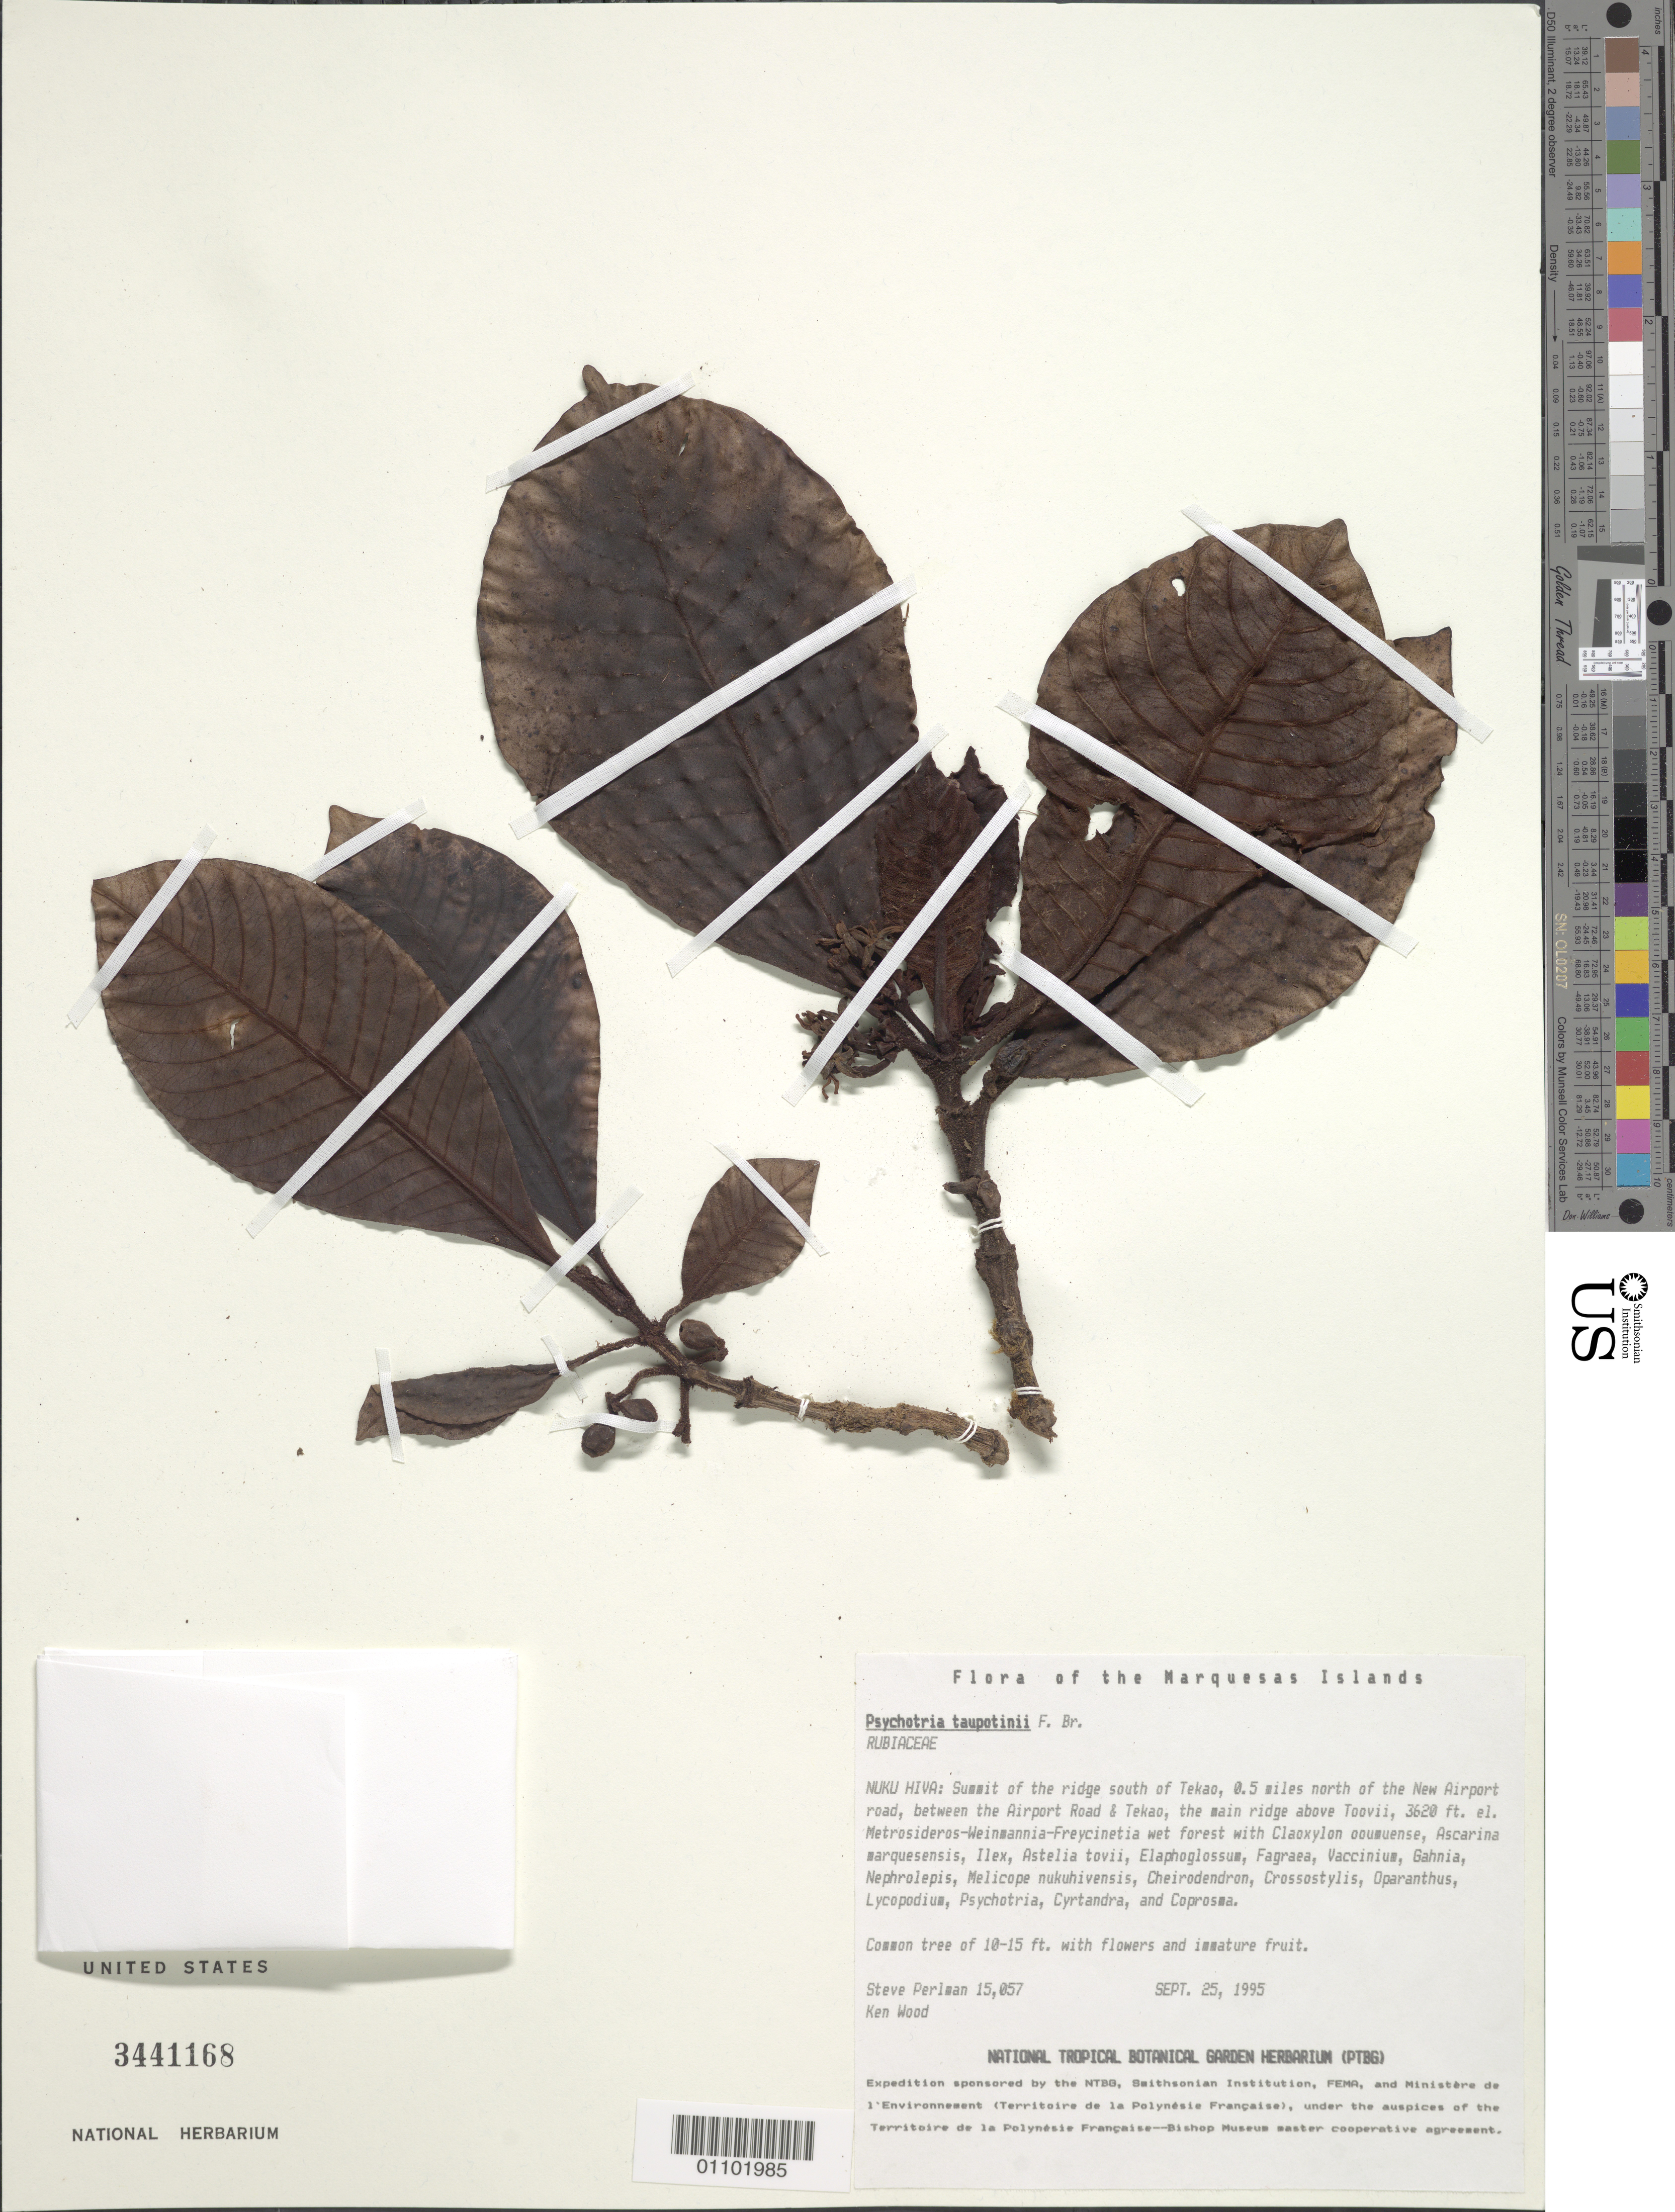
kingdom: Plantae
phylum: Tracheophyta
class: Magnoliopsida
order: Gentianales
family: Rubiaceae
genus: Psychotria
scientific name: Psychotria taupotinii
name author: F. Br.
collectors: S. P. Perlman & K. R. Wood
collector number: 15057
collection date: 1995-09-25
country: French Polynesia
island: Nuku Hiva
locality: Summit of ridge S of Tekao, 0.5 mile N New Airport Road, between Airport Road & Tekao, main ridge above Toovii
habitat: In Metrosideros - Weinmannia - Freycinetia wet forest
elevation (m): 1103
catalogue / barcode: US 3441168